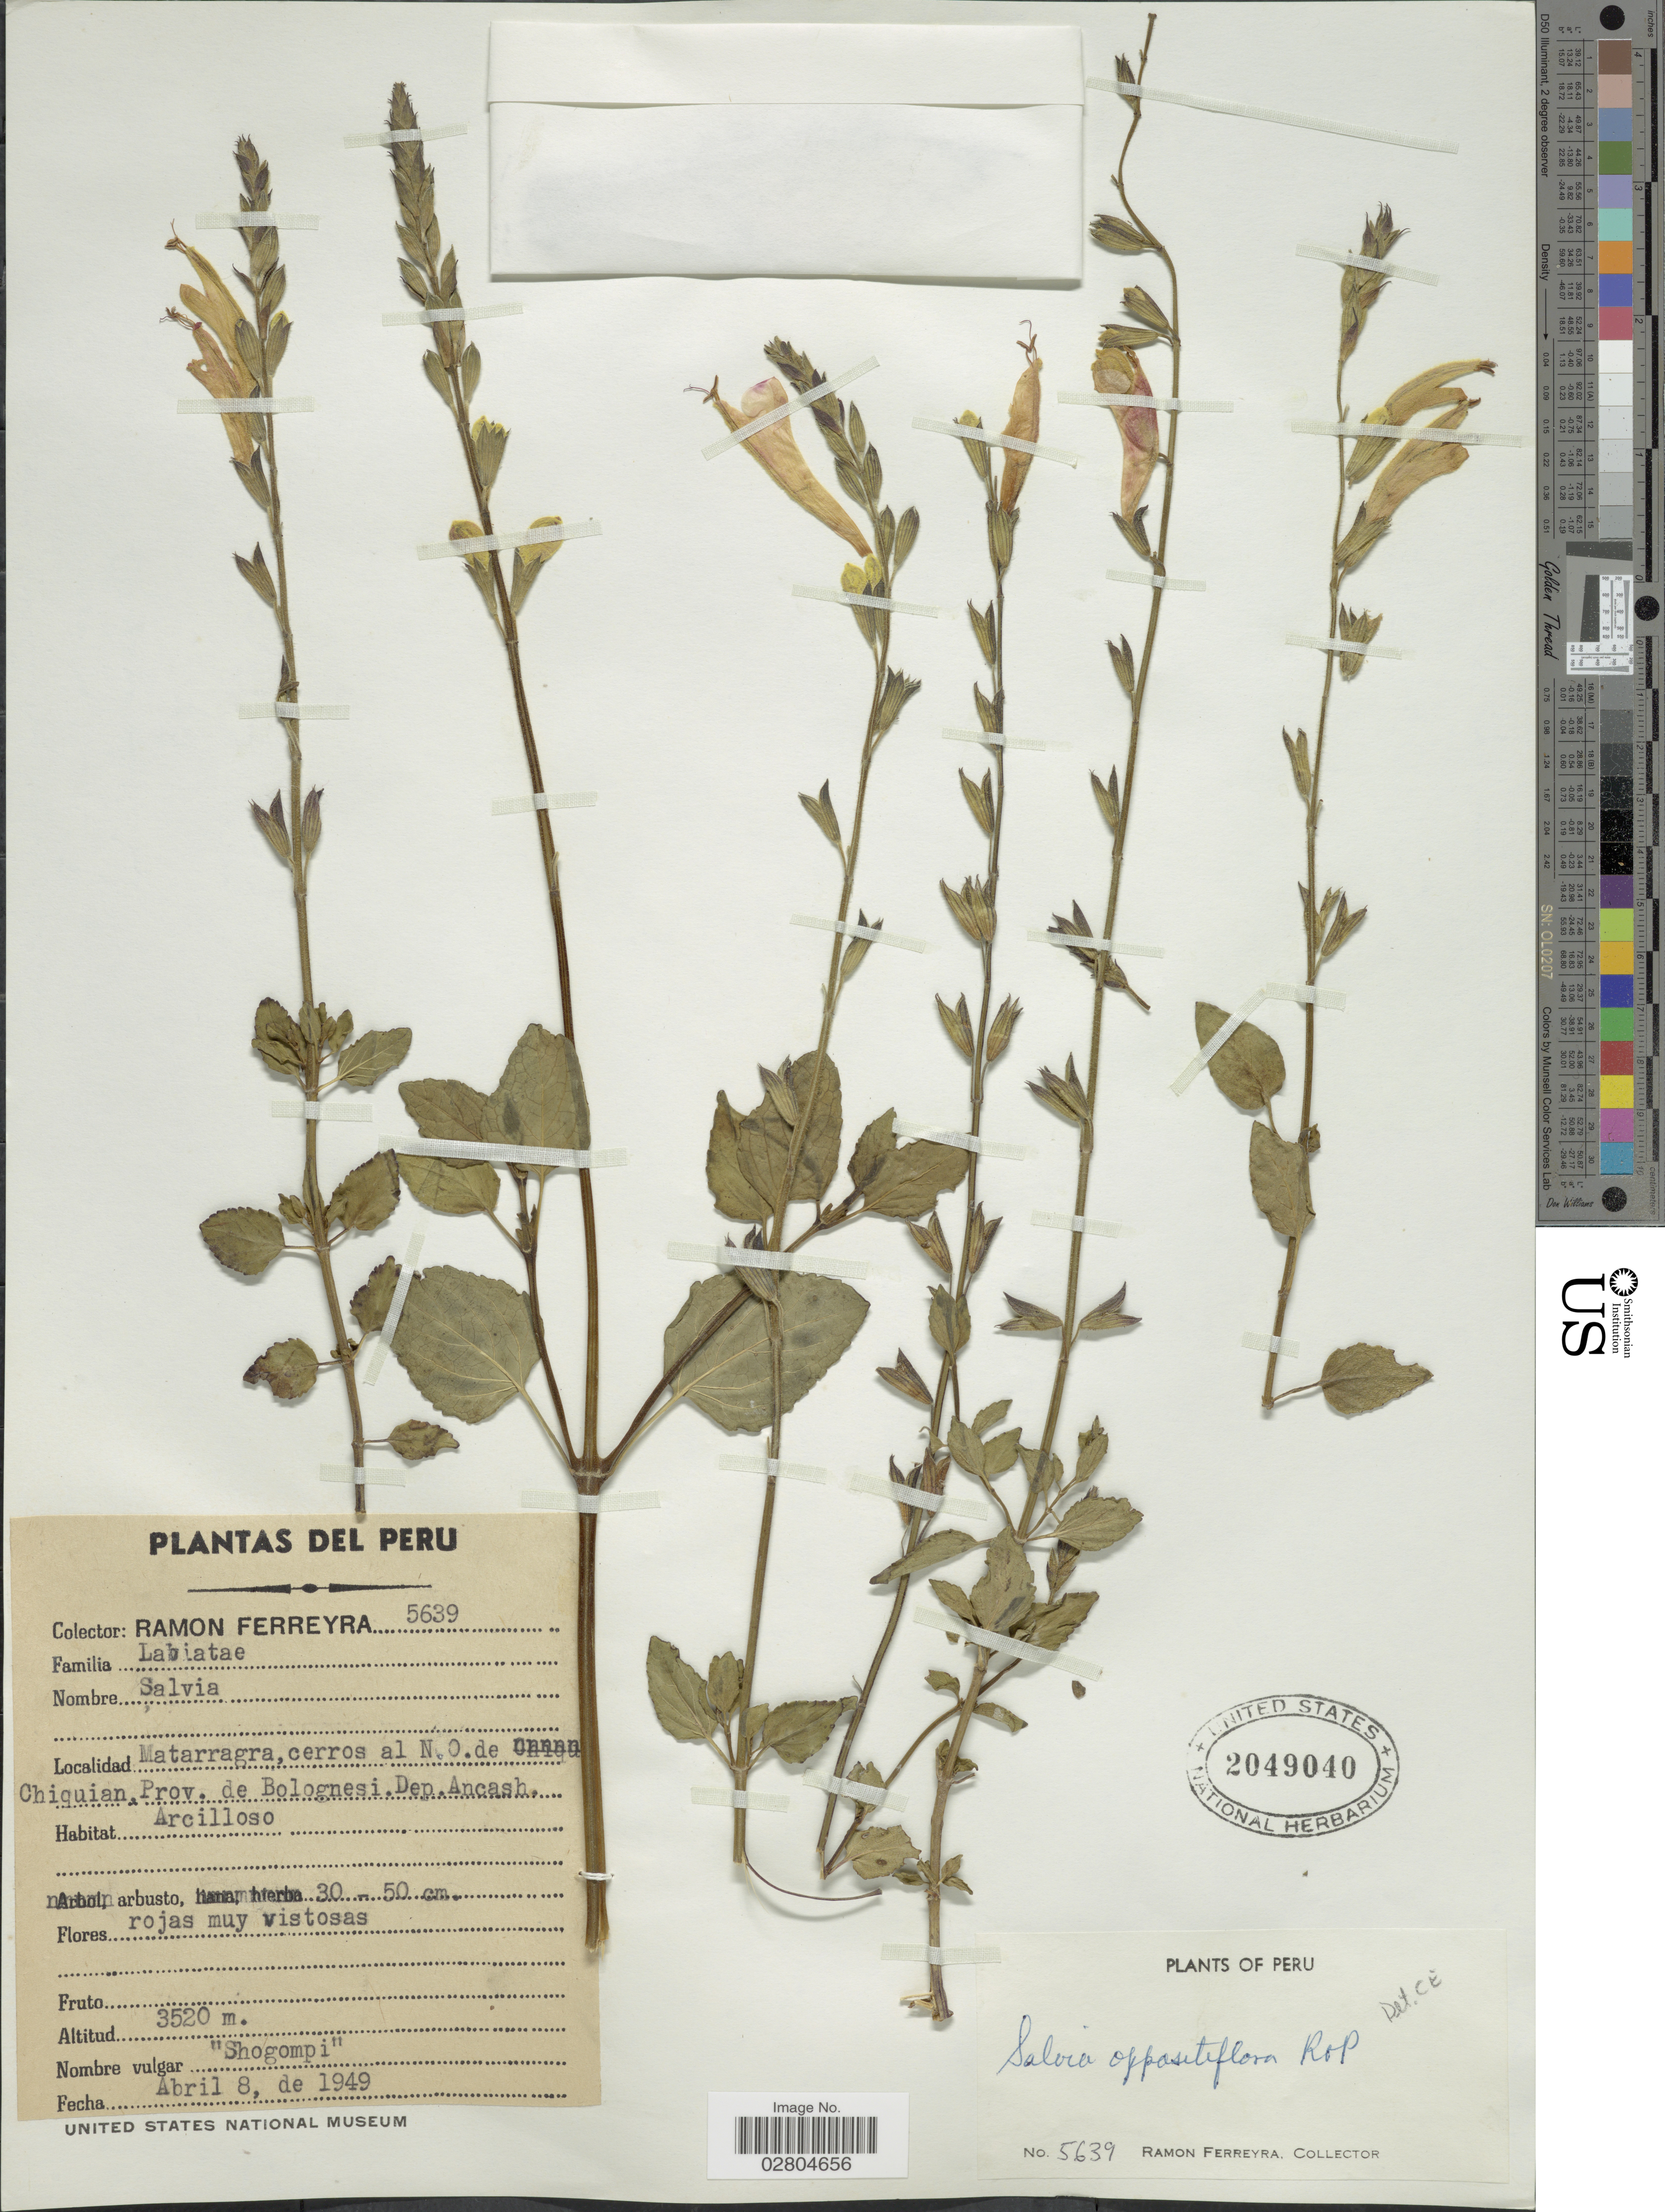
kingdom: Plantae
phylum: Tracheophyta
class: Magnoliopsida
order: Lamiales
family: Lamiaceae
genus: Salvia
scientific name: Salvia oppositiflora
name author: Ruiz & Pav.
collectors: R. A. Ferreyra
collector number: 5639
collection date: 1949-04-08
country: Peru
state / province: Ancash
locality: Matarragra, cerro al NO. de Chiquián. Prov. de Bolognesi. Dep. de Ancash.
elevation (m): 3520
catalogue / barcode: US 2049040